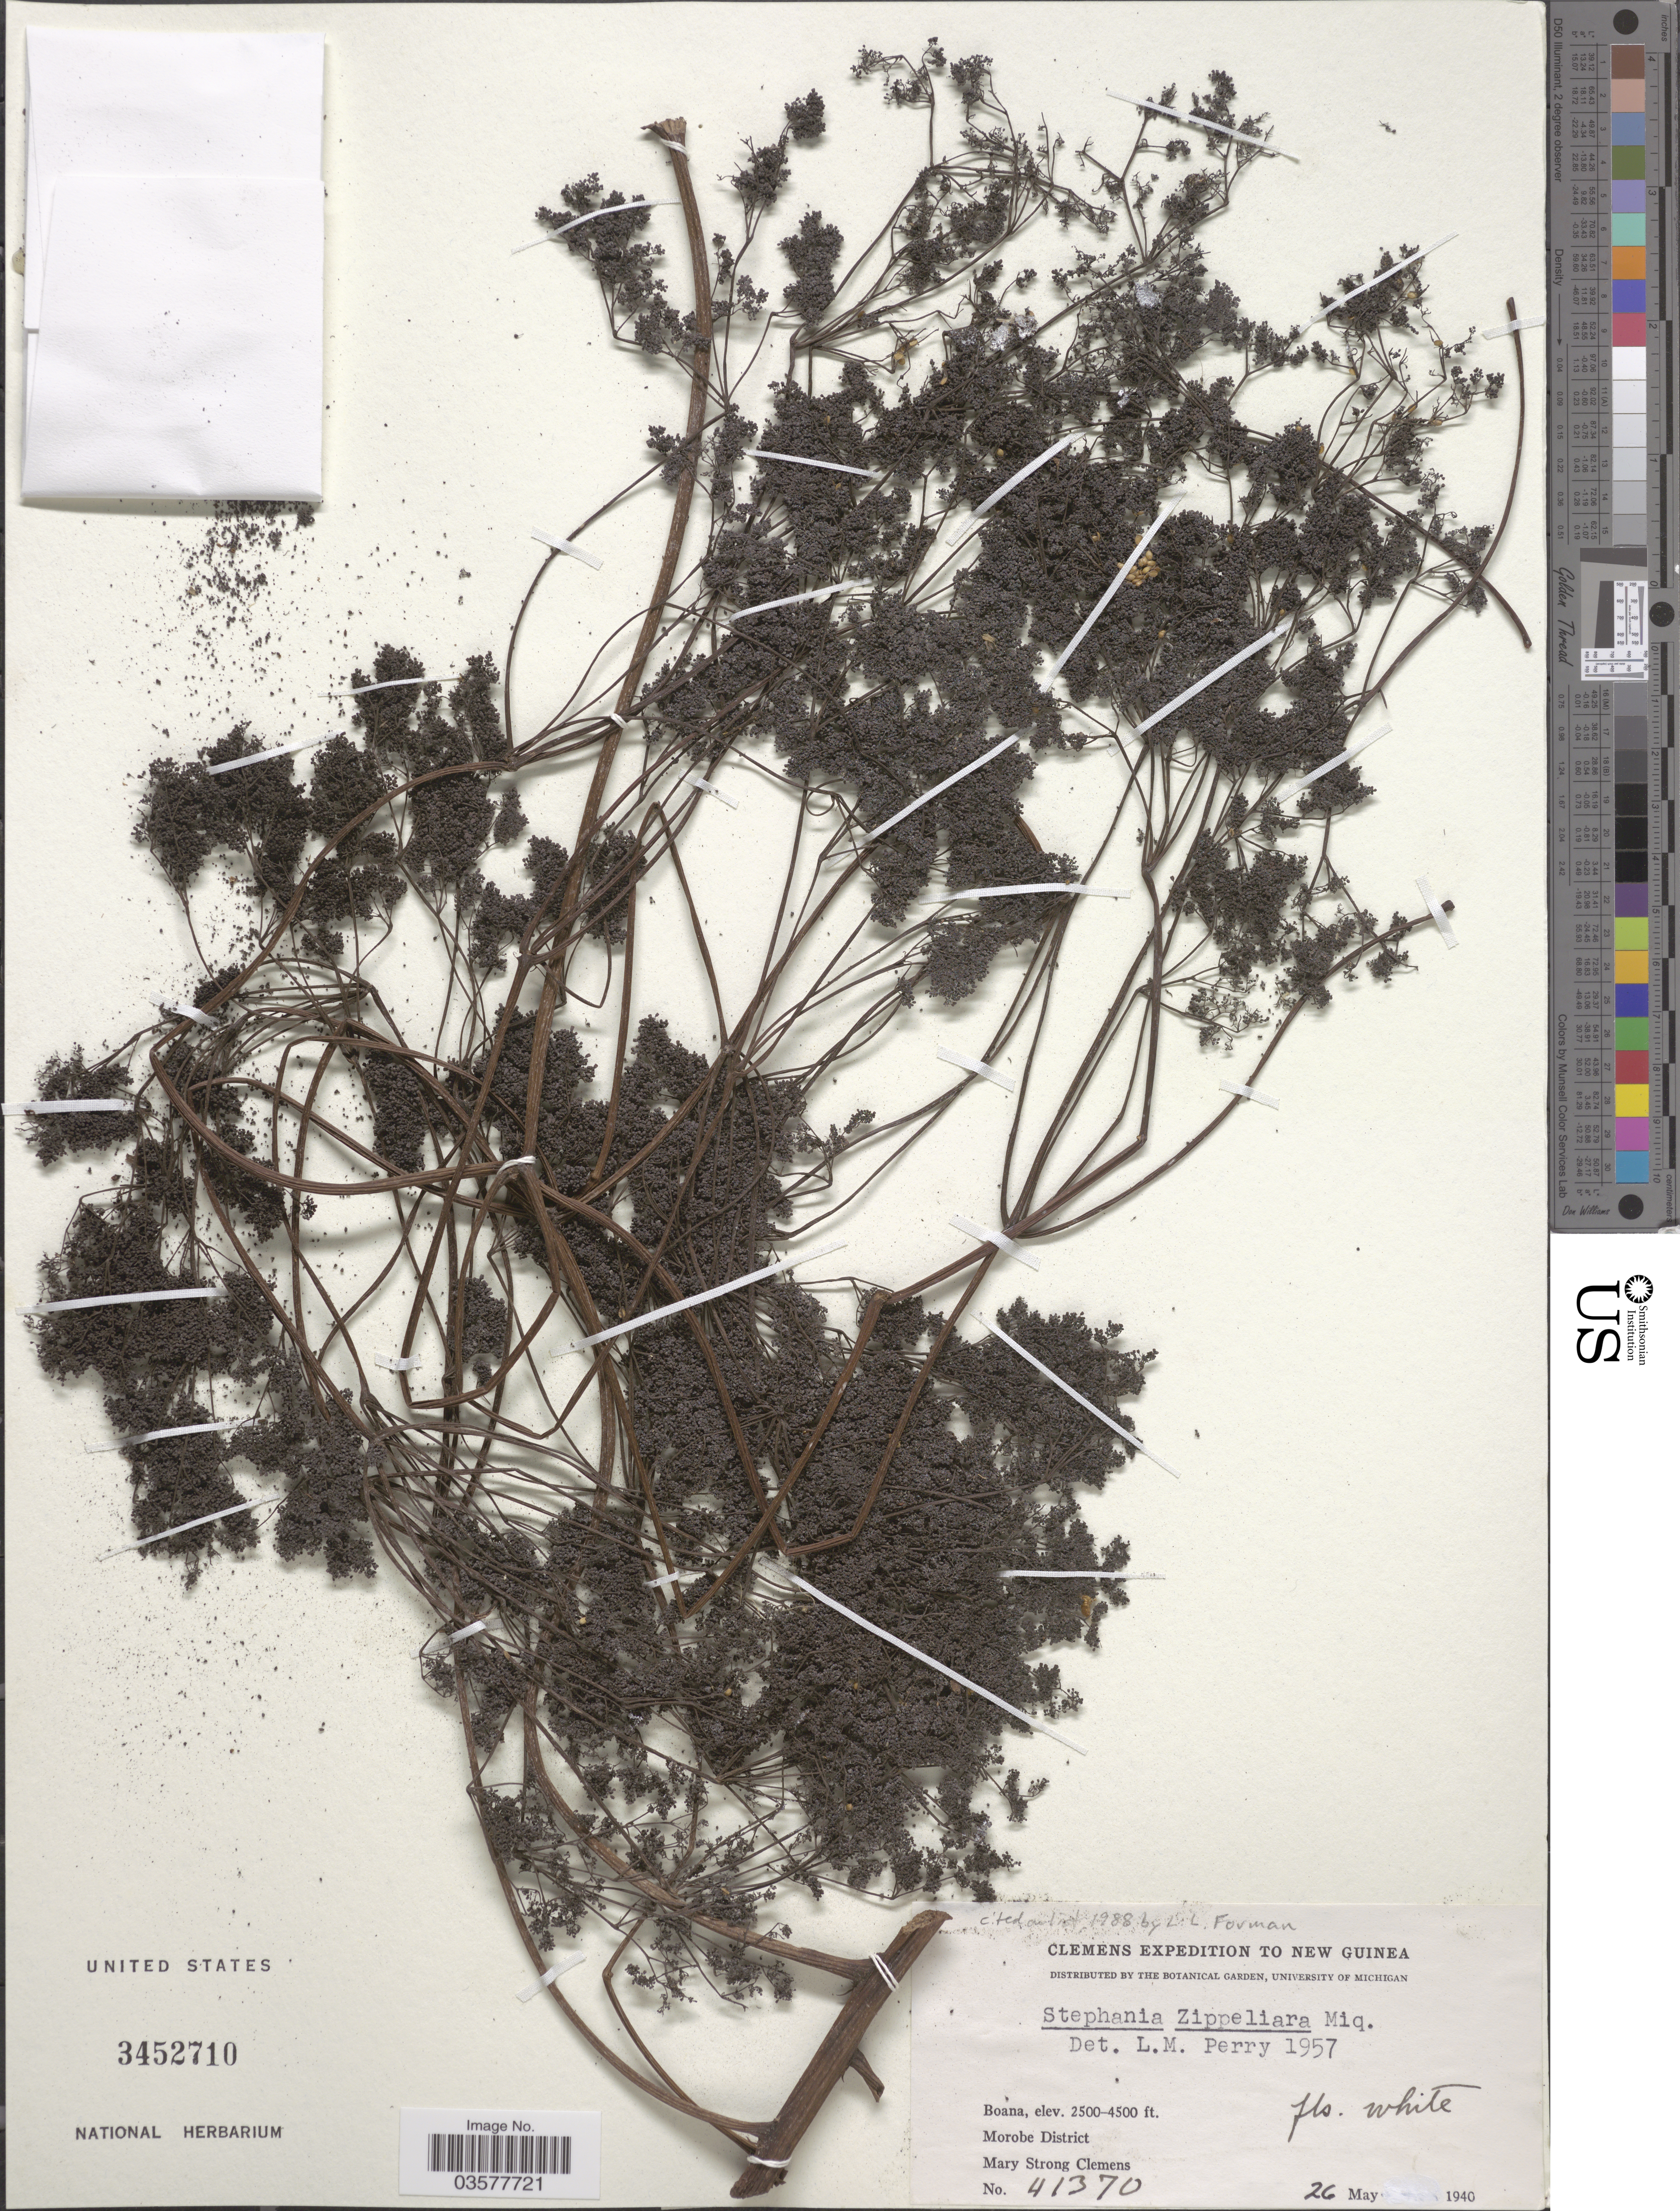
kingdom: Plantae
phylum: Tracheophyta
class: Magnoliopsida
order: Ranunculales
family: Menispermaceae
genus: Stephania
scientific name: Stephania zippeliana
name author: Miq.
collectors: M. S. Clemens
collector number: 41370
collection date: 1940-05-26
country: Papua New Guinea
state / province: Morobe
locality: New Guinea. Boana. Morobe District.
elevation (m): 762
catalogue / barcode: US 3452710